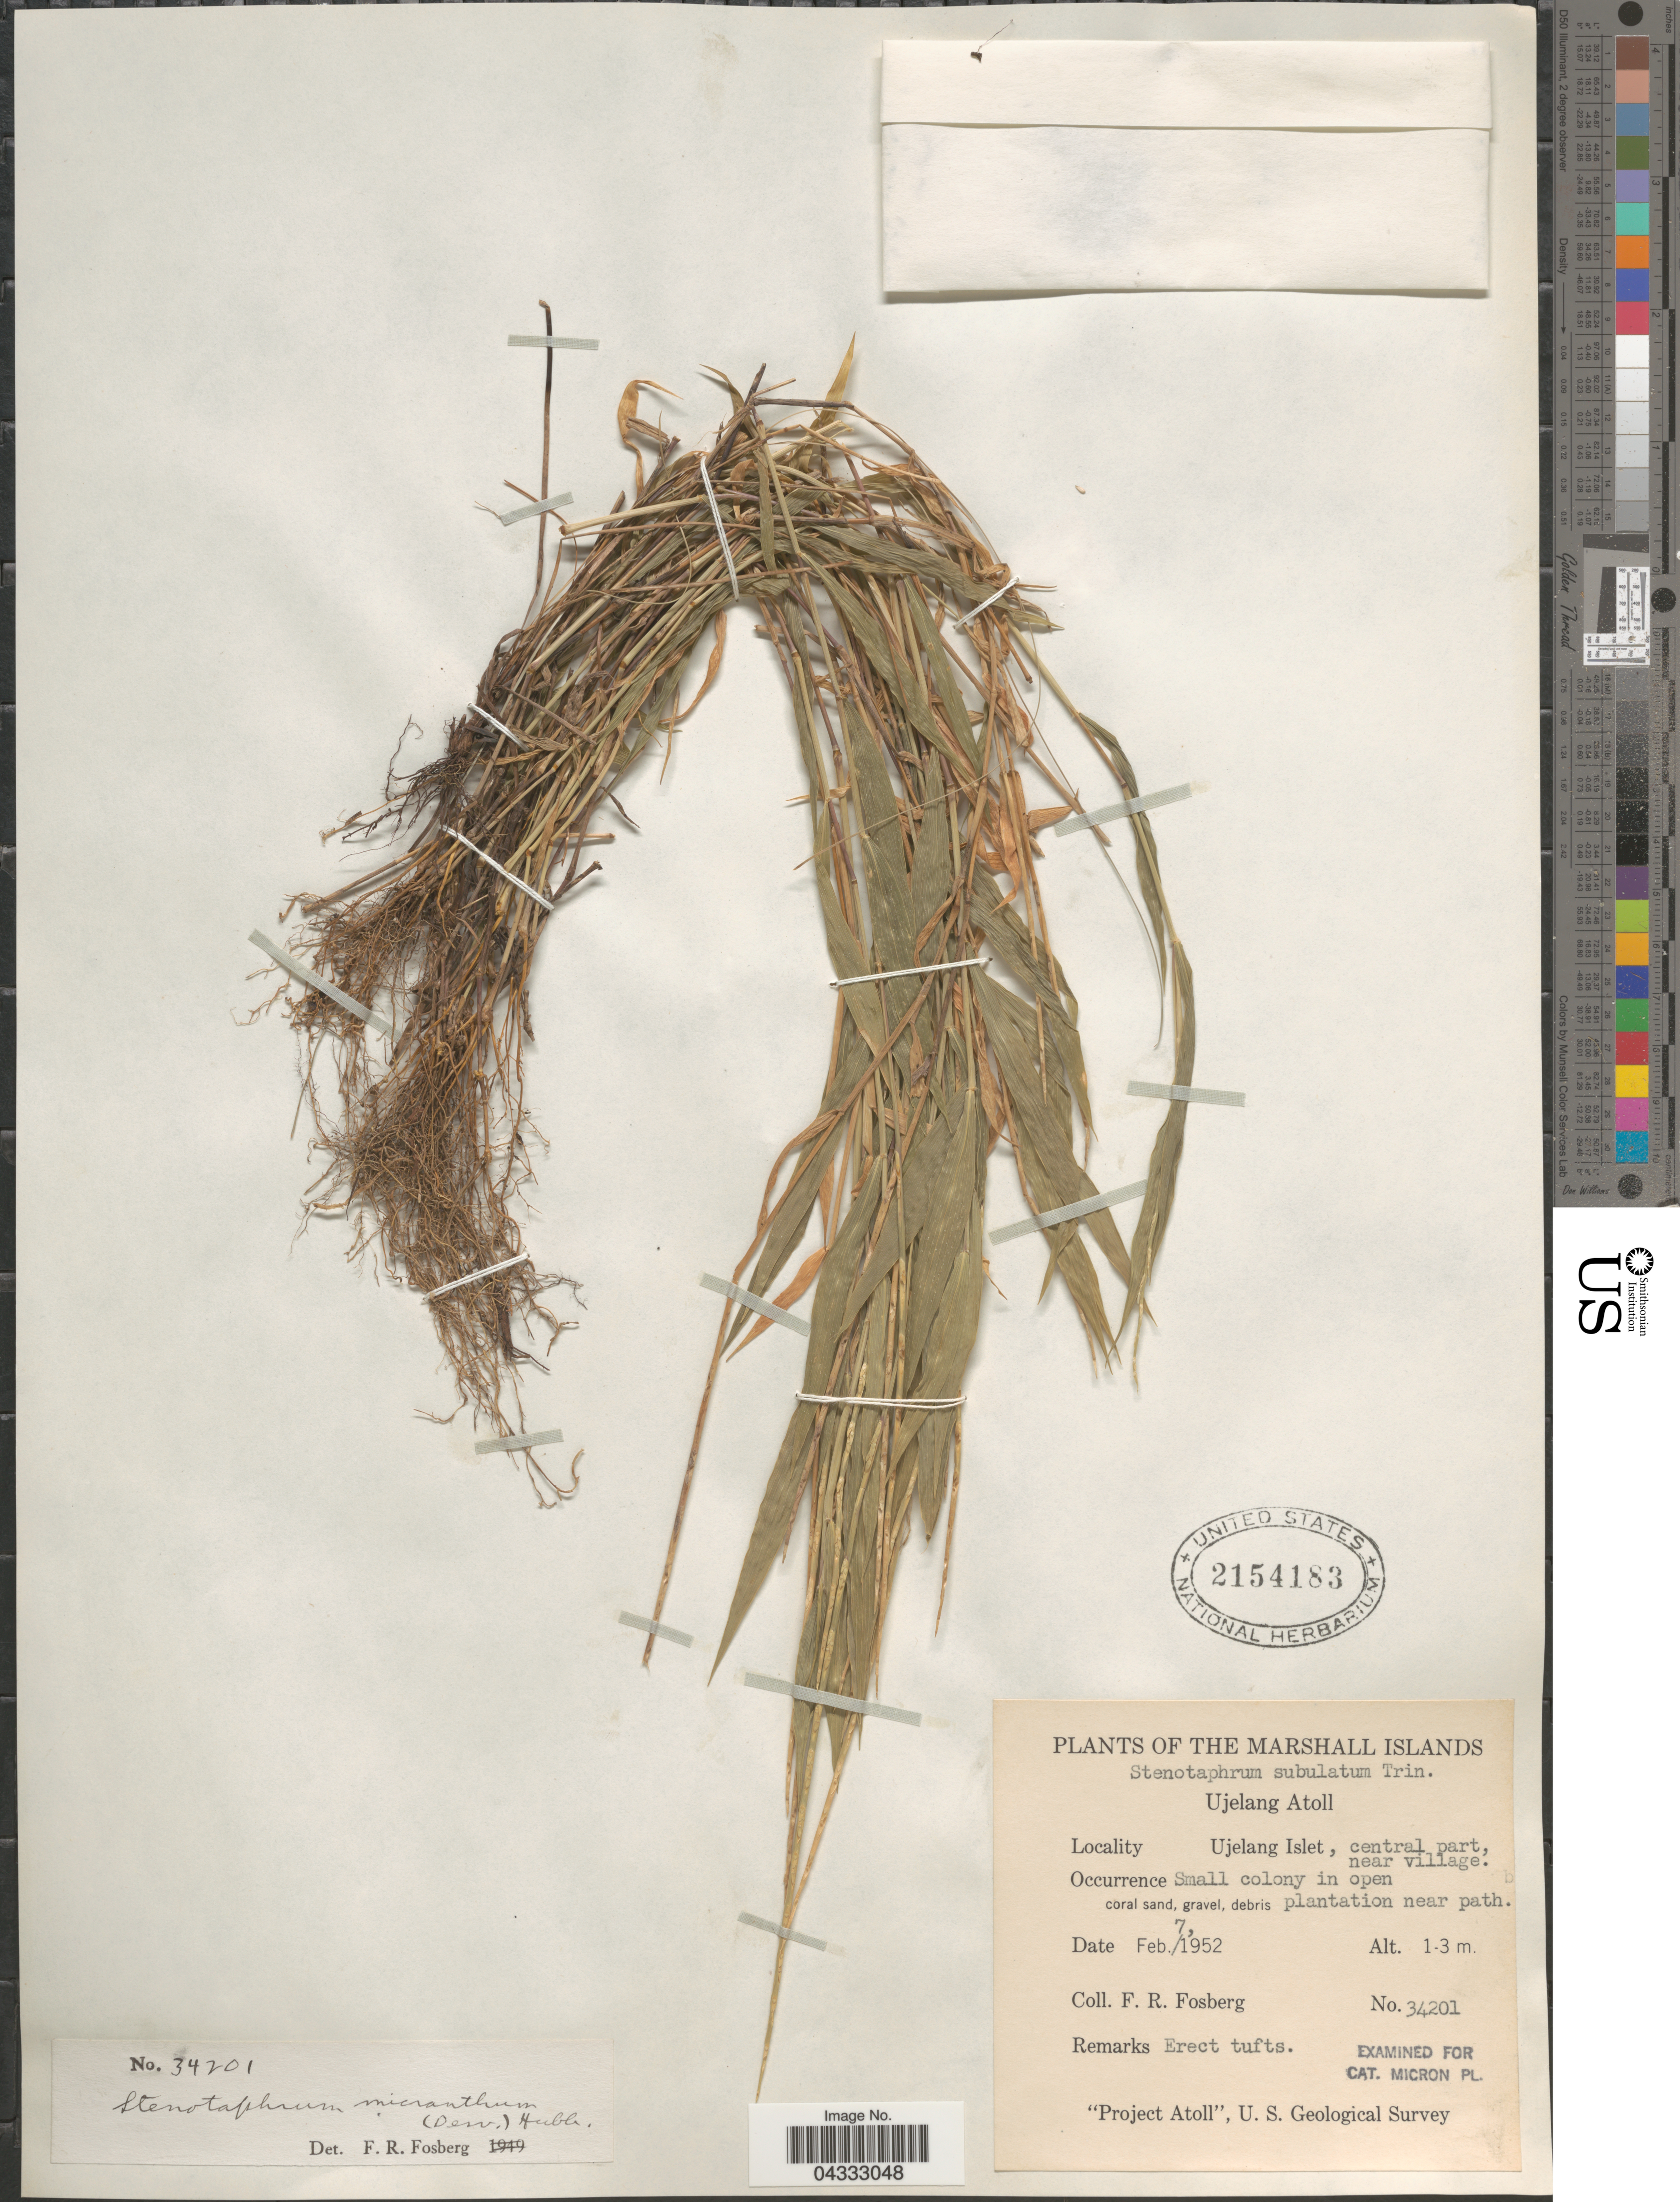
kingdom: Plantae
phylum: Tracheophyta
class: Liliopsida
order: Poales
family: Poaceae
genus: Stenotaphrum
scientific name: Stenotaphrum micranthum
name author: (Desv.) C.E. Hubb.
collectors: F. R. Fosberg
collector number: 34201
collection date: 1952-02-07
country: Marshall Islands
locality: Ujelang Atoll. Ujelang Islet, central part, near village.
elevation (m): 1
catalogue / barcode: US 2154183